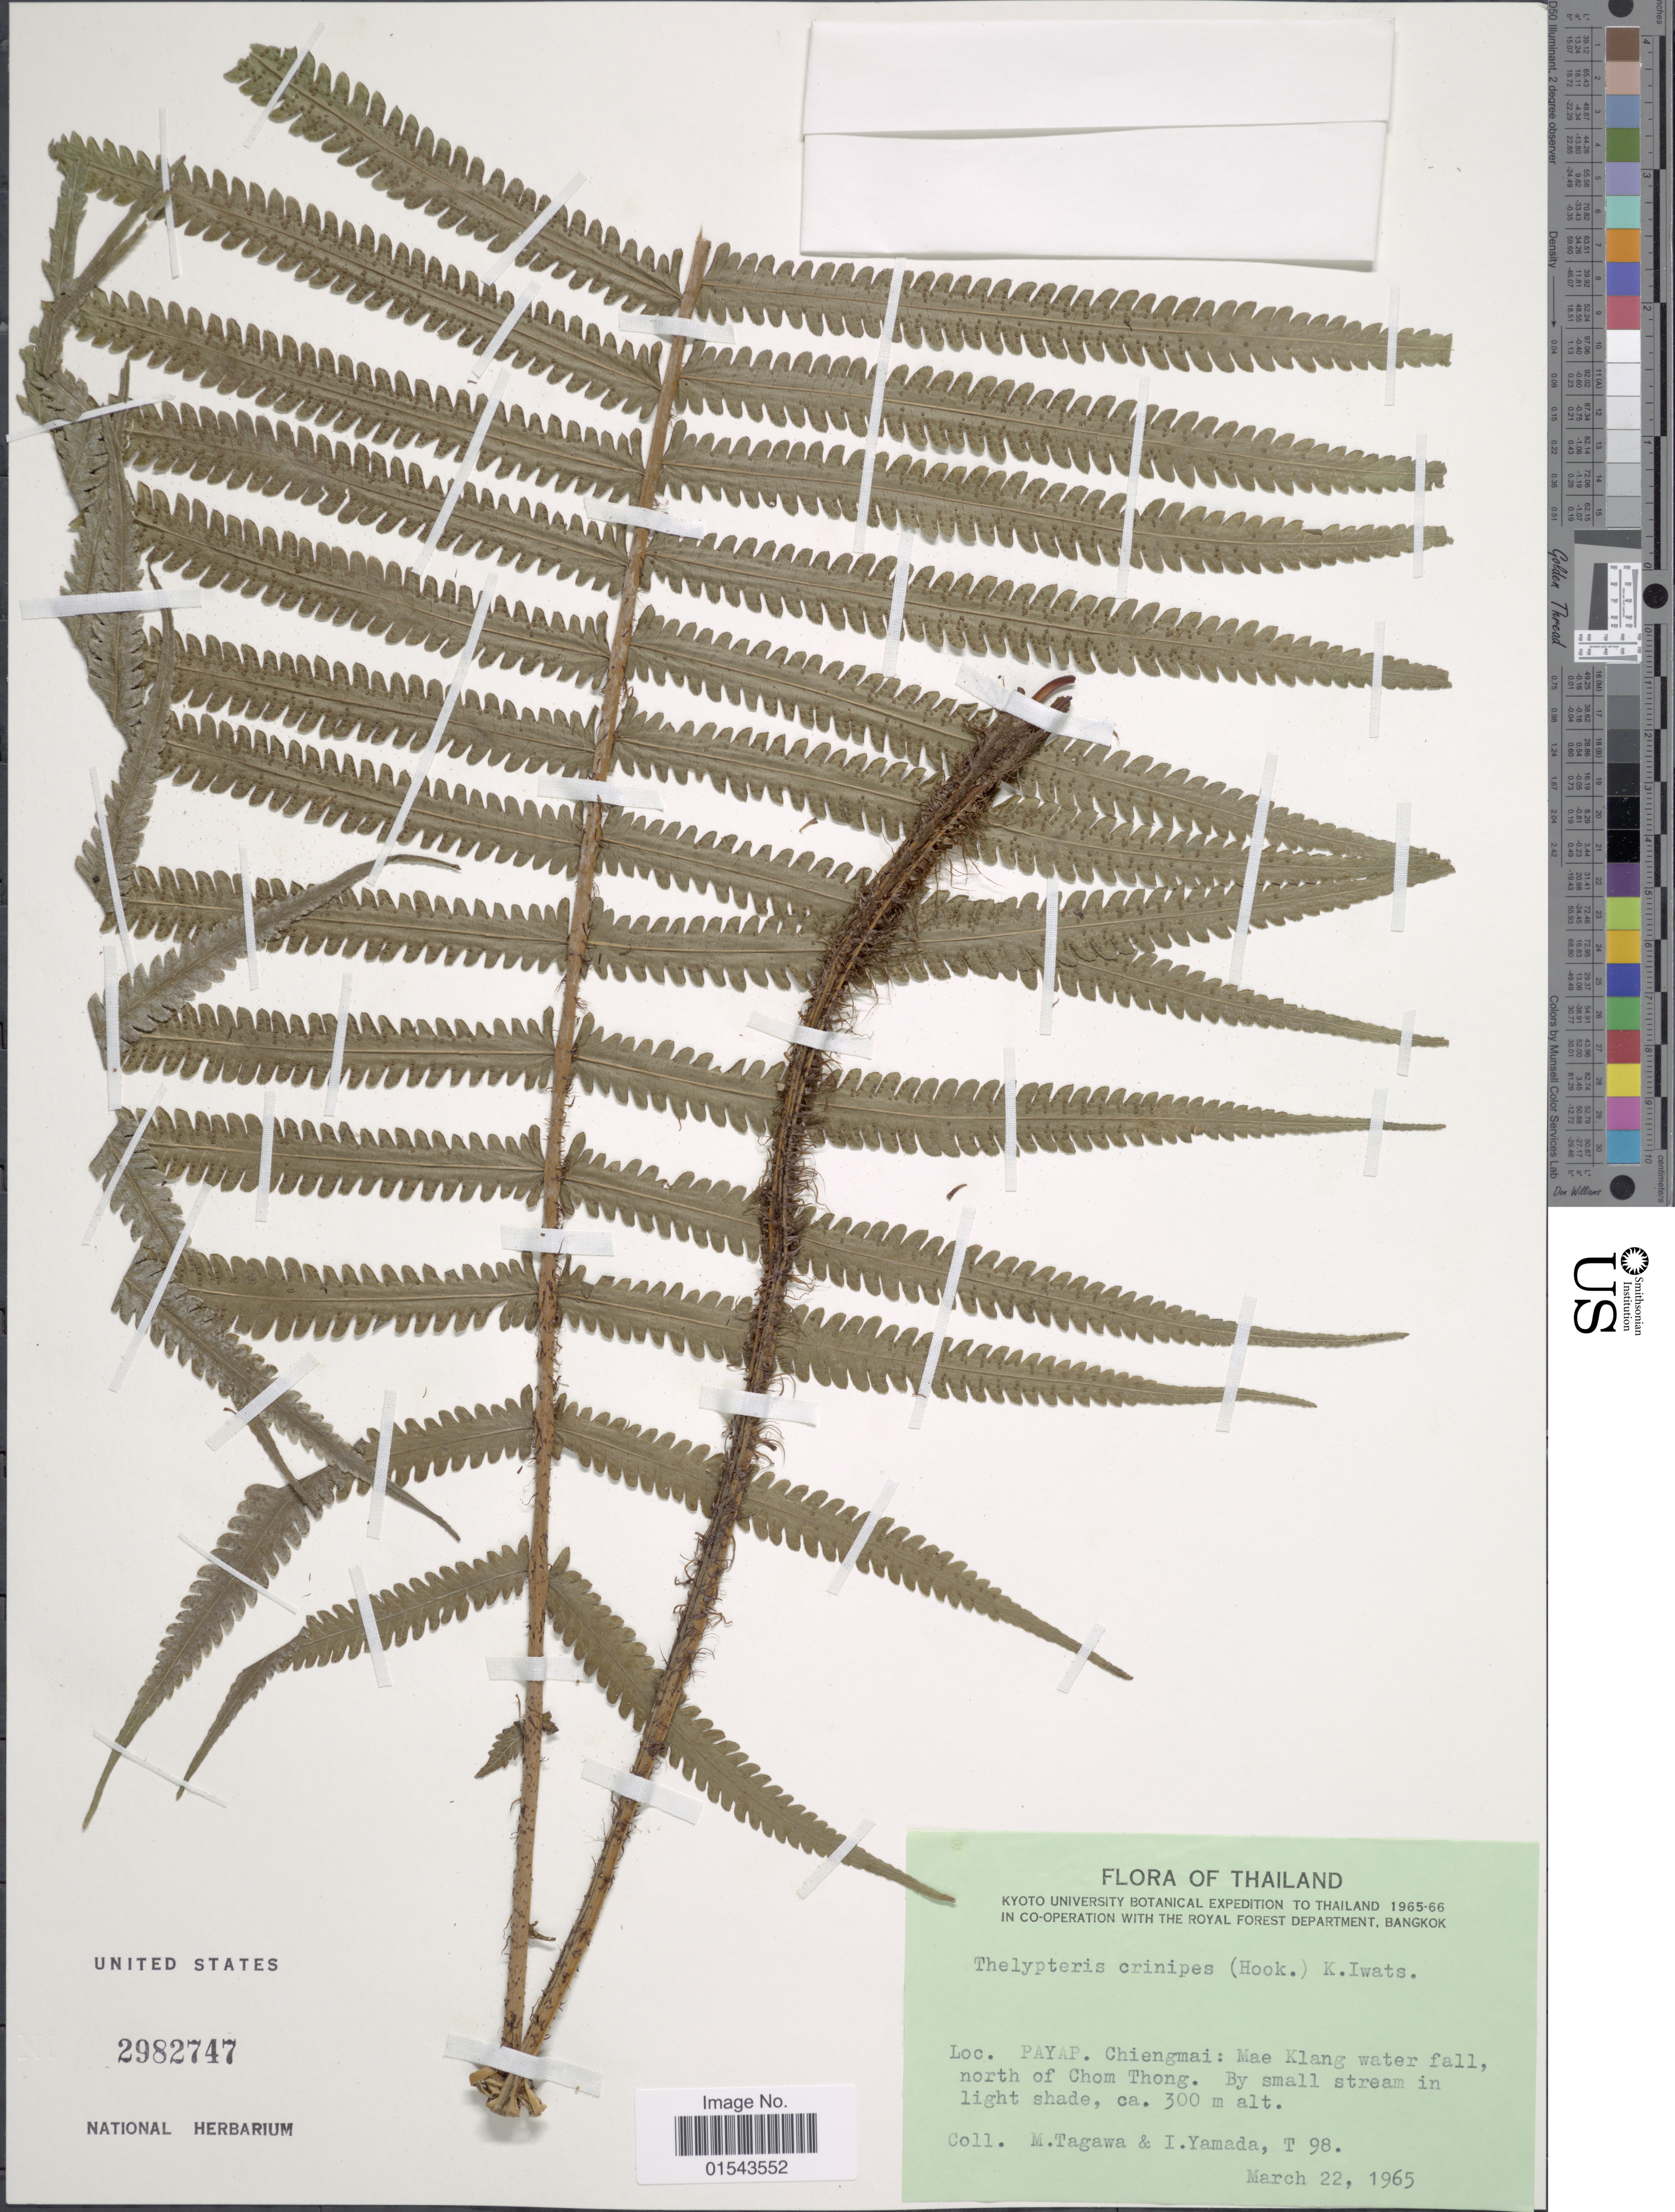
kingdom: Plantae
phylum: Tracheophyta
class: Polypodiopsida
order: Polypodiales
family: Thelypteridaceae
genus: Christella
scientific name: Christella crinipes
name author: (Hook.) Holttum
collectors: M. Tagawa & I. Yamada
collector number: T 98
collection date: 1965-03-22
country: Thailand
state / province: Chiang Mai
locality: Payap. Chiengmai: Mae Klang water fall, north of Chom Thong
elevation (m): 300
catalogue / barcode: US 2982747